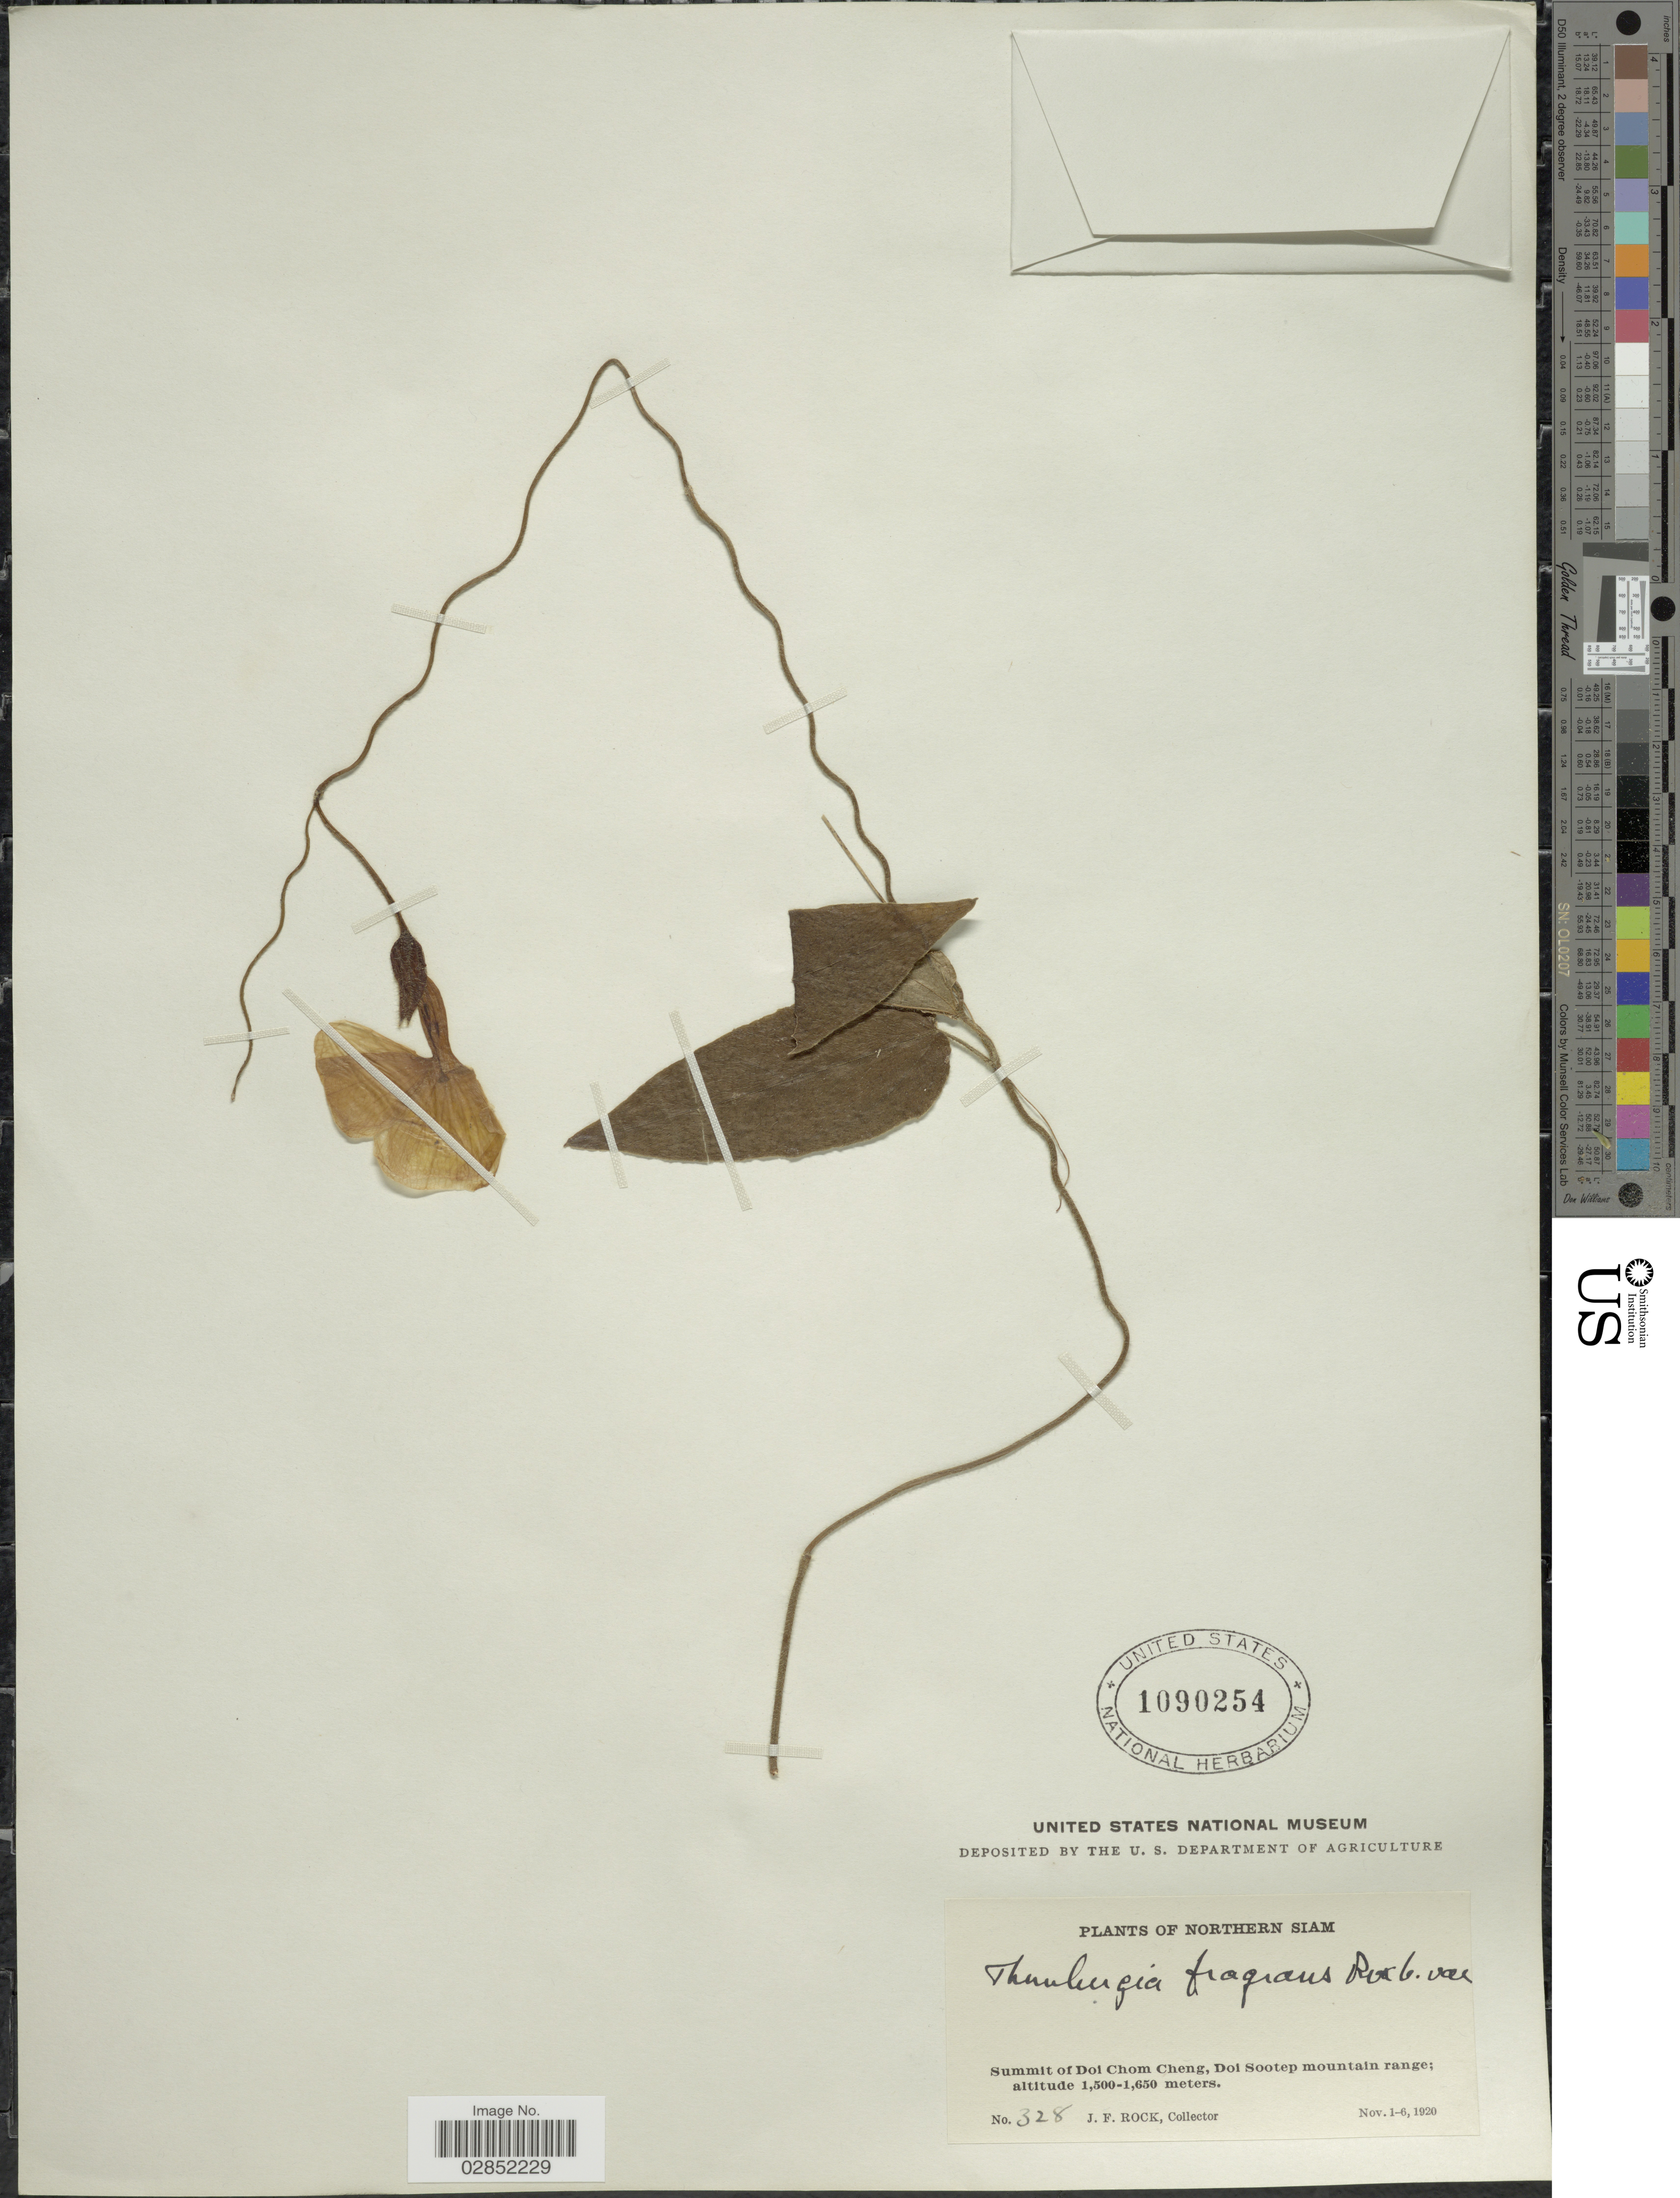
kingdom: Plantae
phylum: Tracheophyta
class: Magnoliopsida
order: Lamiales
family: Acanthaceae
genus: Thunbergia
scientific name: Thunbergia fragrans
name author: Roxb.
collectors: J. Rock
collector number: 328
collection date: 1920-11-01/1920-11-06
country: Thailand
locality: Northern Siam. Summit of Doi Chom Cheng, Doi Sootep mountain range.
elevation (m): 1500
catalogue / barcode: US 1090254